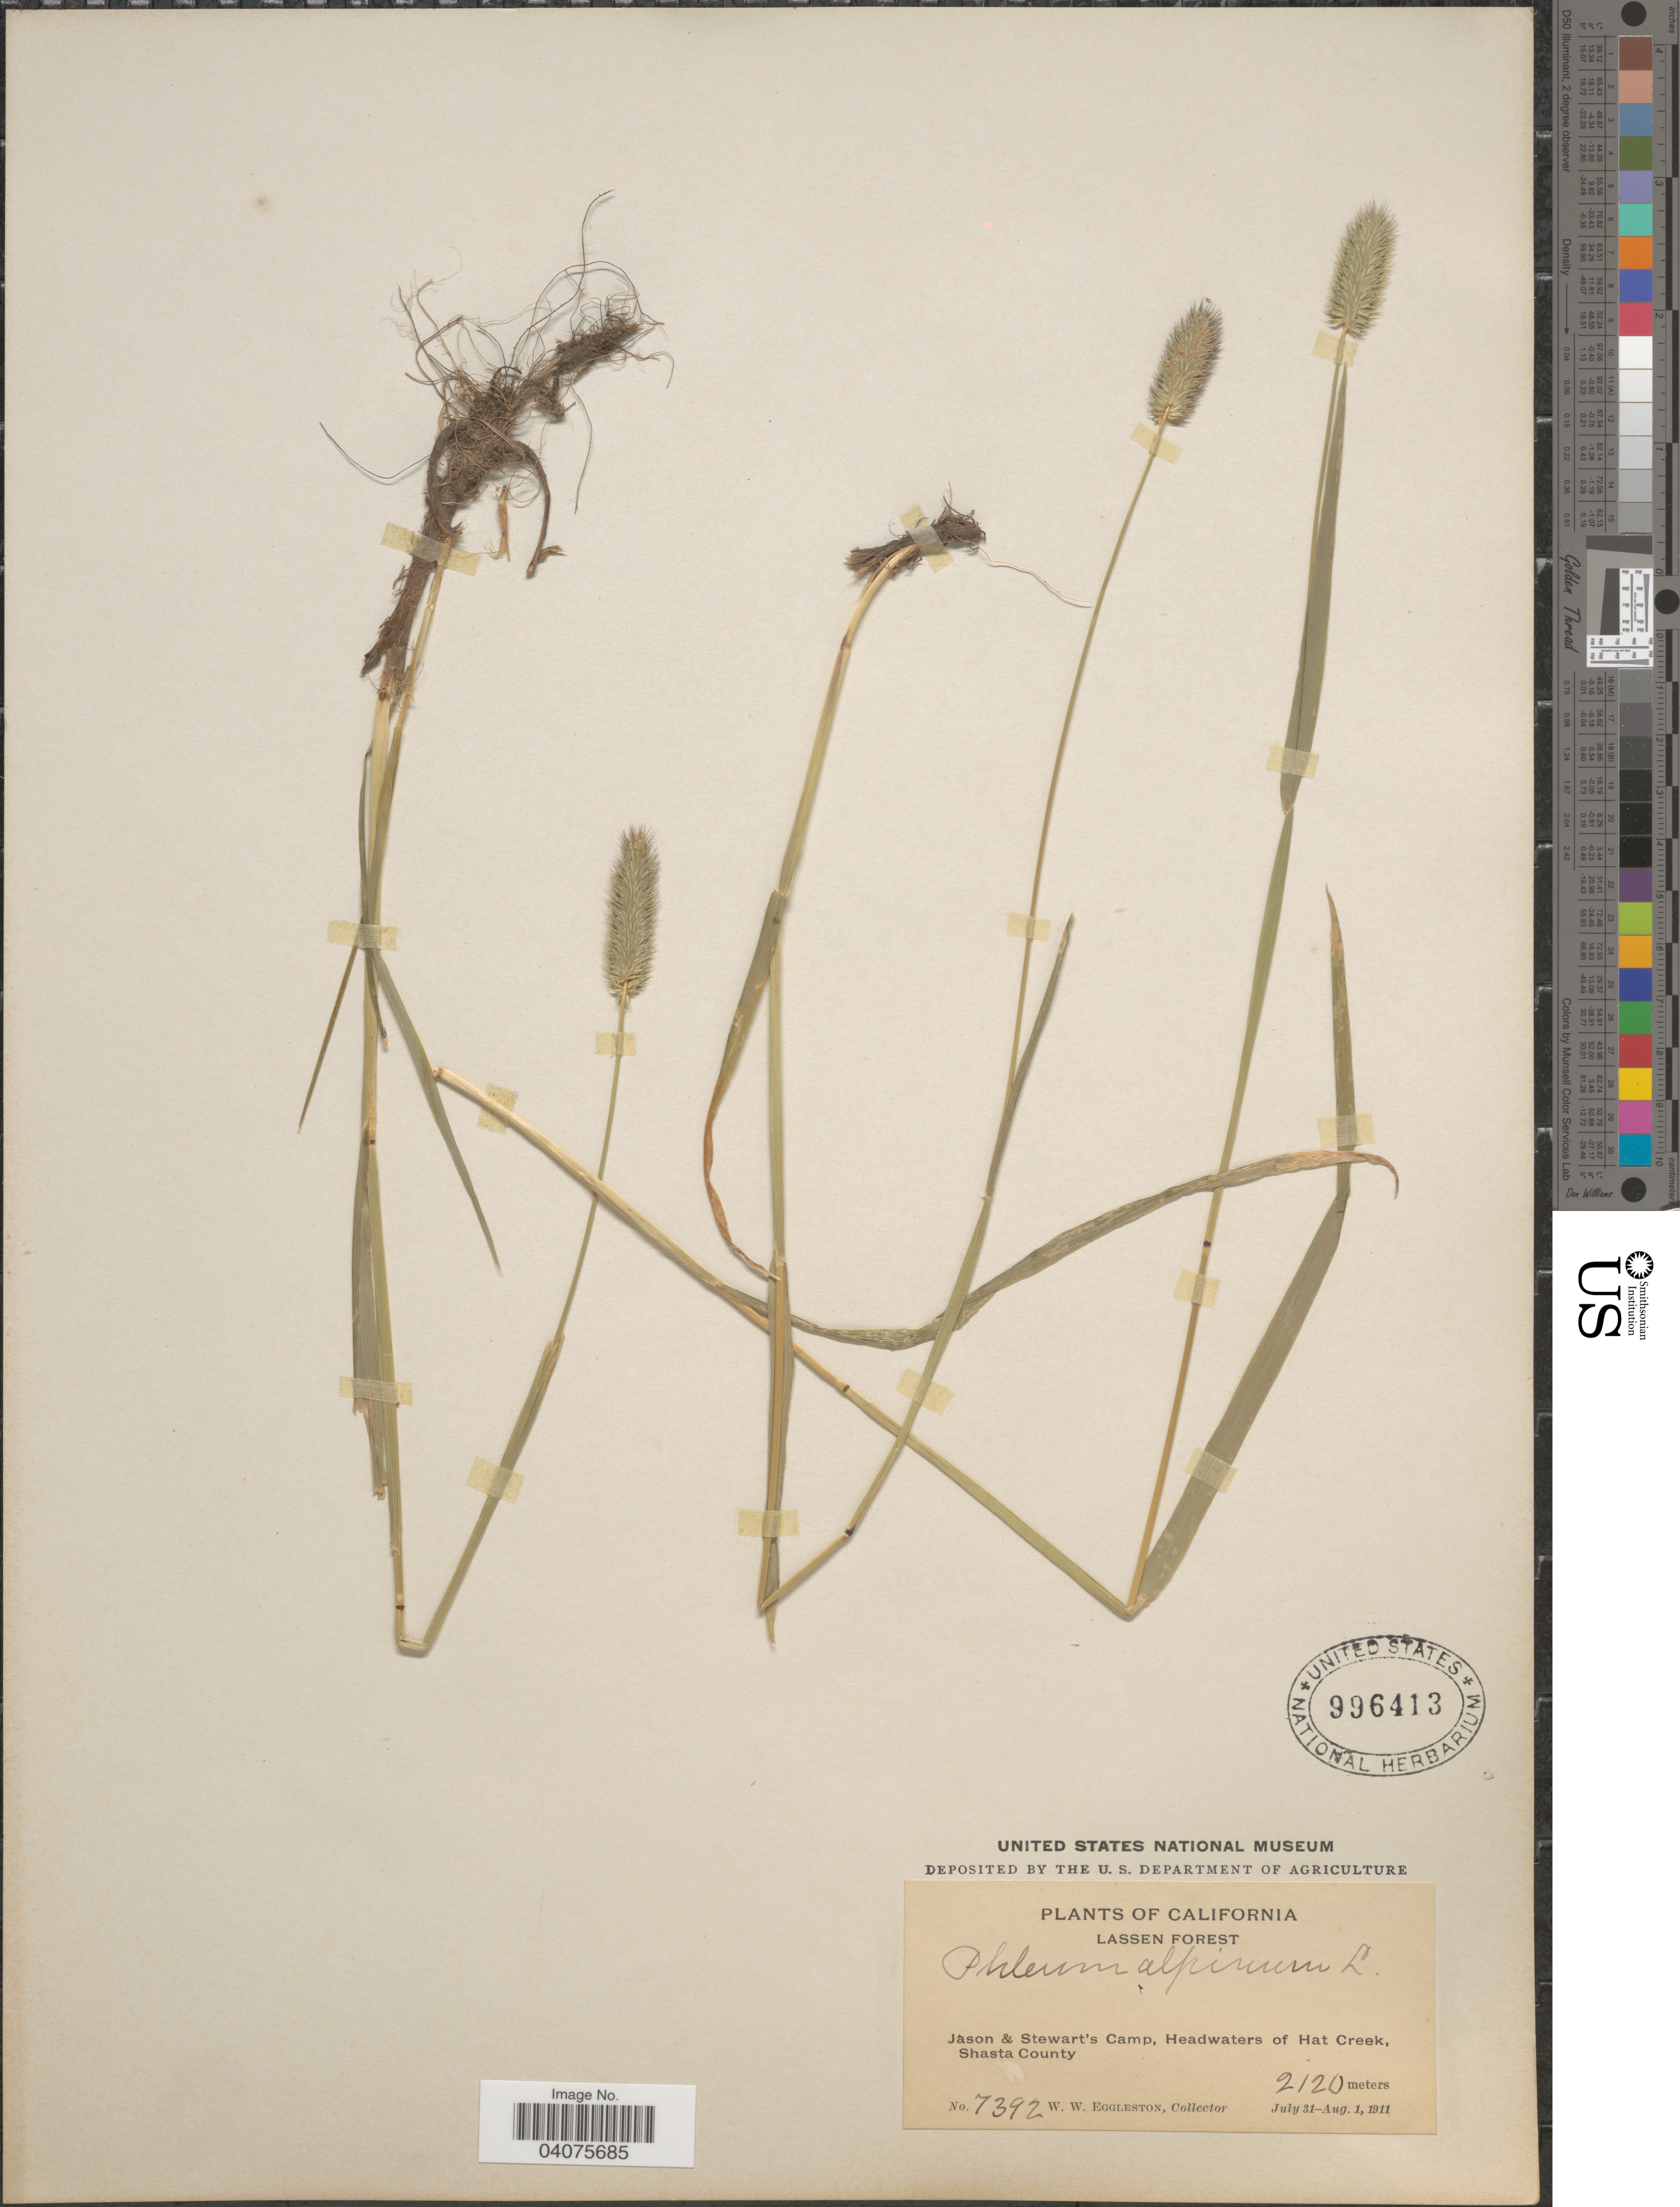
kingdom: Plantae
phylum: Tracheophyta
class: Liliopsida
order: Poales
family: Poaceae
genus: Phleum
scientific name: Phleum alpinum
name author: L.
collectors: W. W. Eggleston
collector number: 7392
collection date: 1911-07-31/1911-08-01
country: United States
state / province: California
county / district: Shasta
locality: Lassen Forest. Jason & Stewart's Camp, Headwaters of Hat Creek, Shasta County.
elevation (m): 2120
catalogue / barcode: US 996413